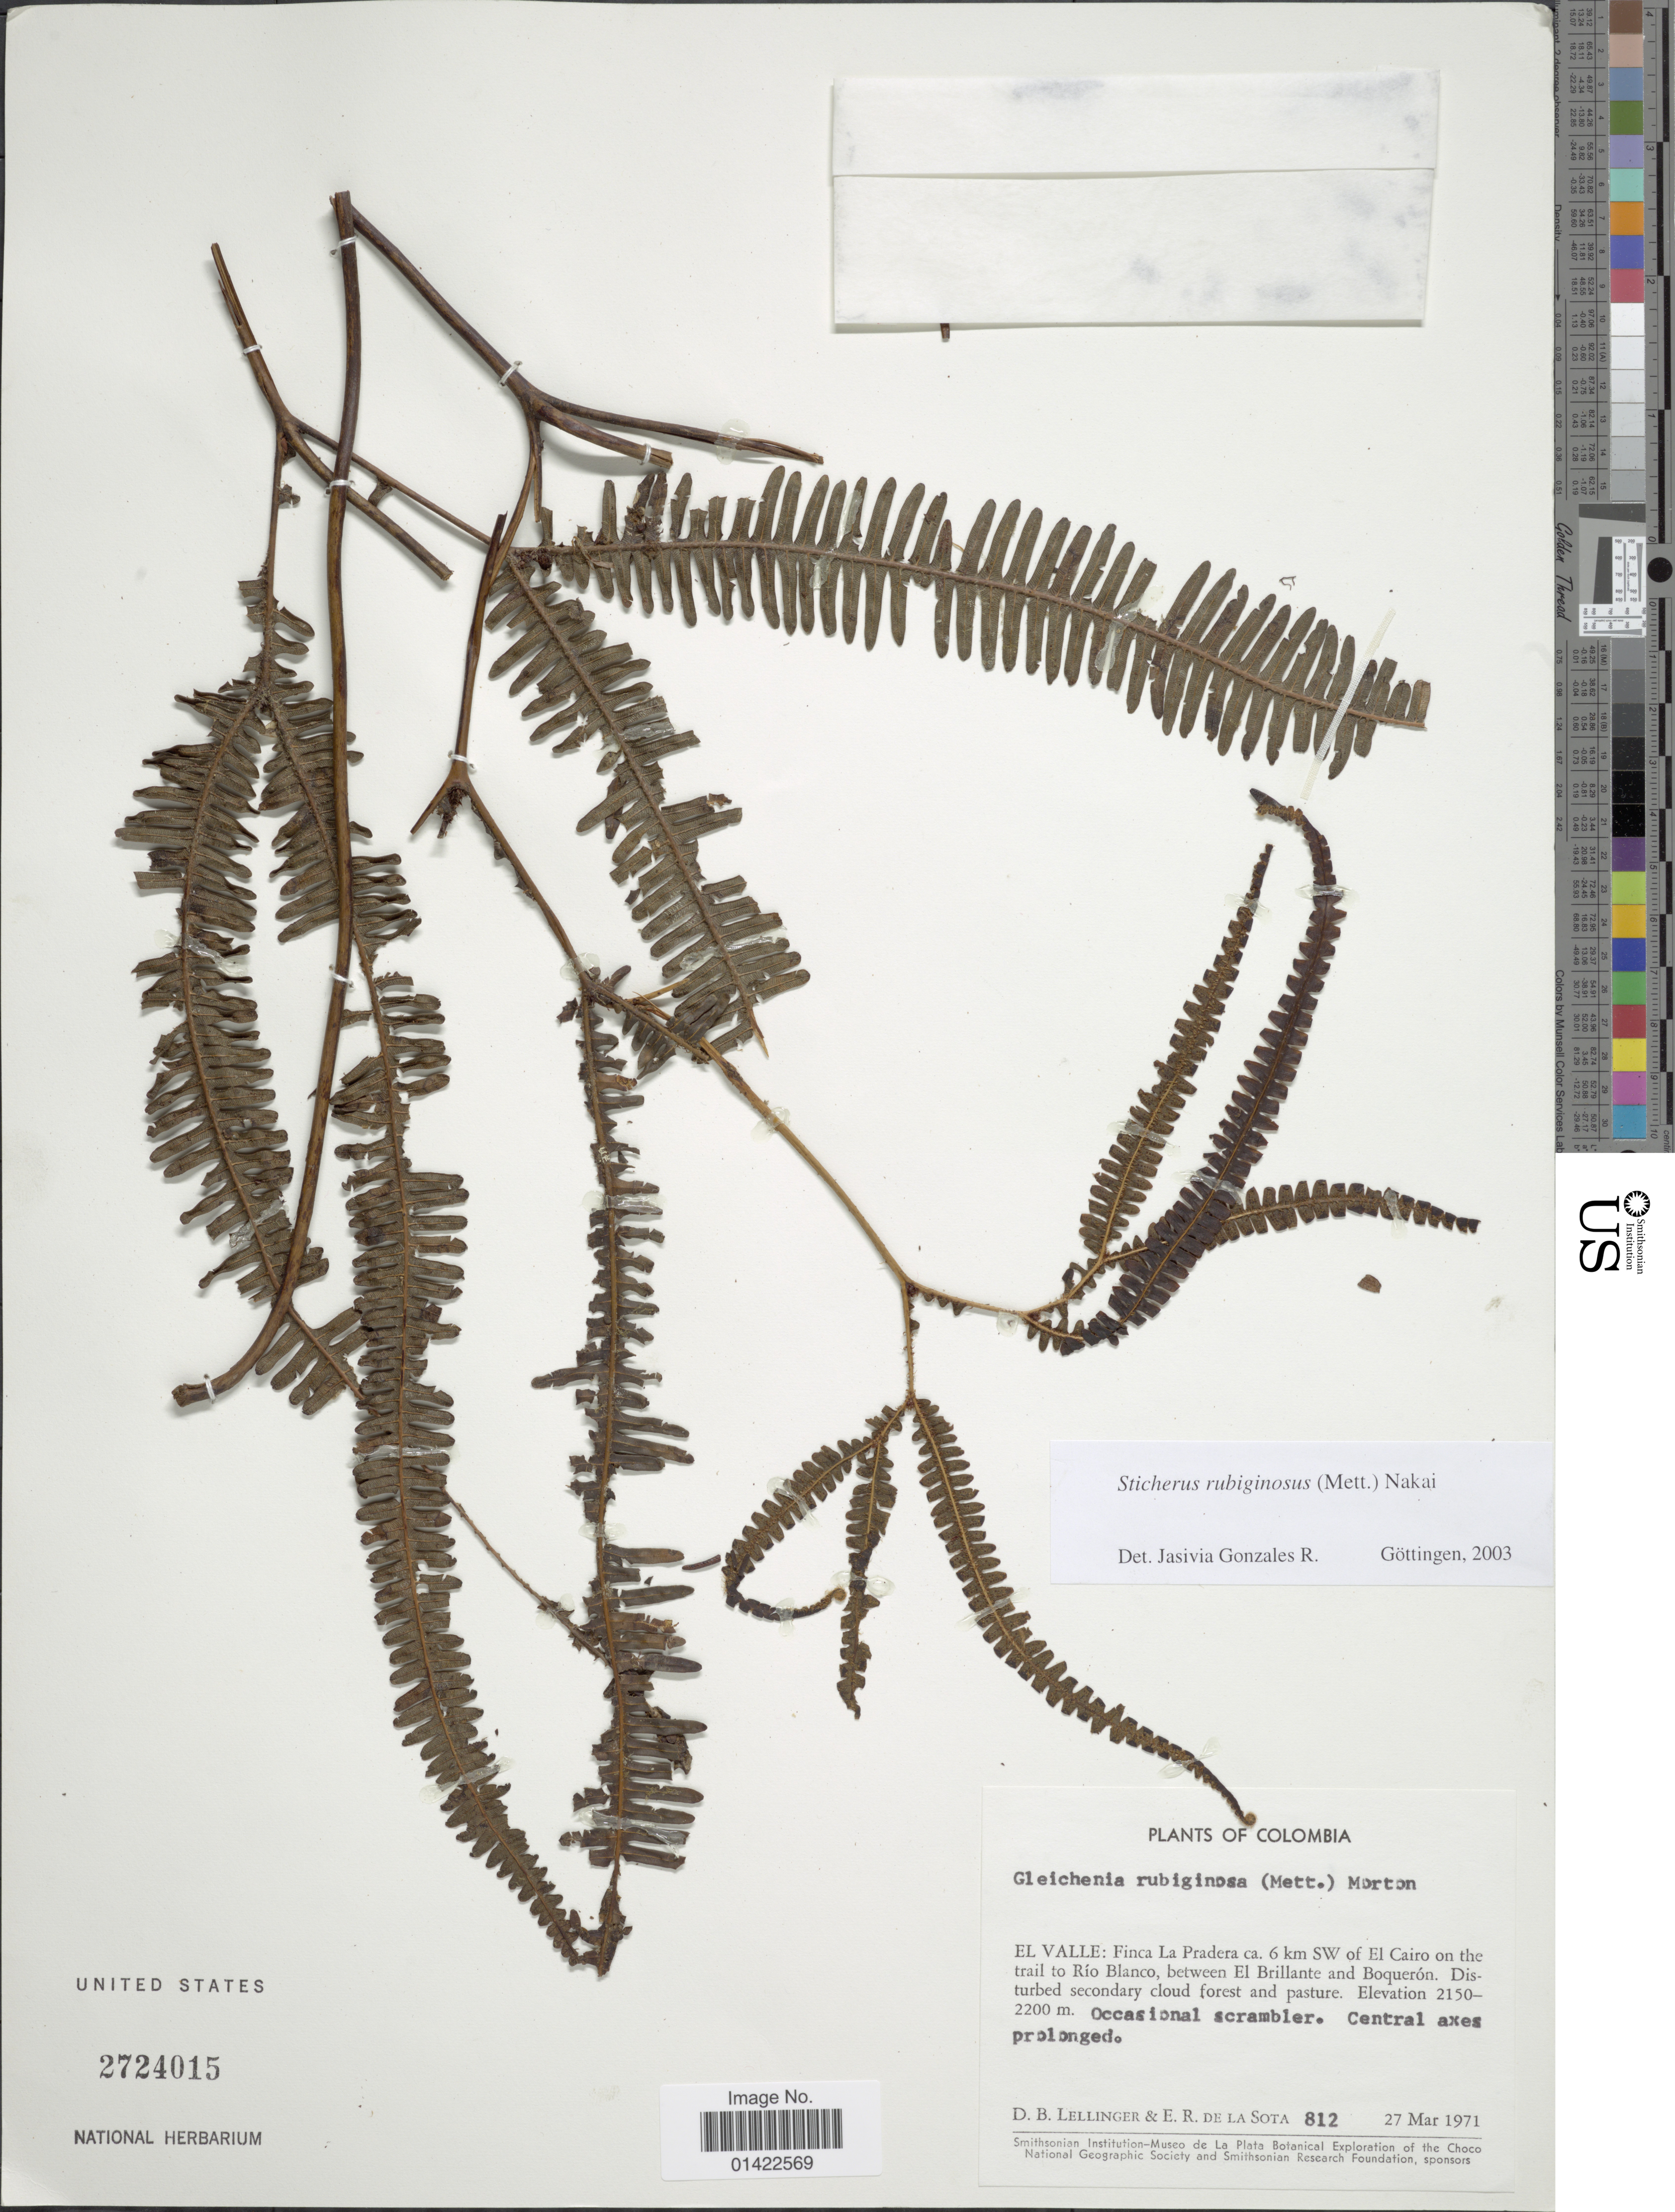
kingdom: Plantae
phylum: Tracheophyta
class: Polypodiopsida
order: Gleicheniales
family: Gleicheniaceae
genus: Sticherus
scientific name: Sticherus rubiginosus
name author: (Mett.) Nakai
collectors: D. B. Lellinger & E. R. de la Sota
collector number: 812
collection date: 1971-03-27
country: Colombia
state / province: Valle del Cauca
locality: El Valle: Finca La Pradera ca. 6 km SW of El Cairo on the trail to Río Blanco, between El Brillante and Boquerón.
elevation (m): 2150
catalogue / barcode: US 2724015